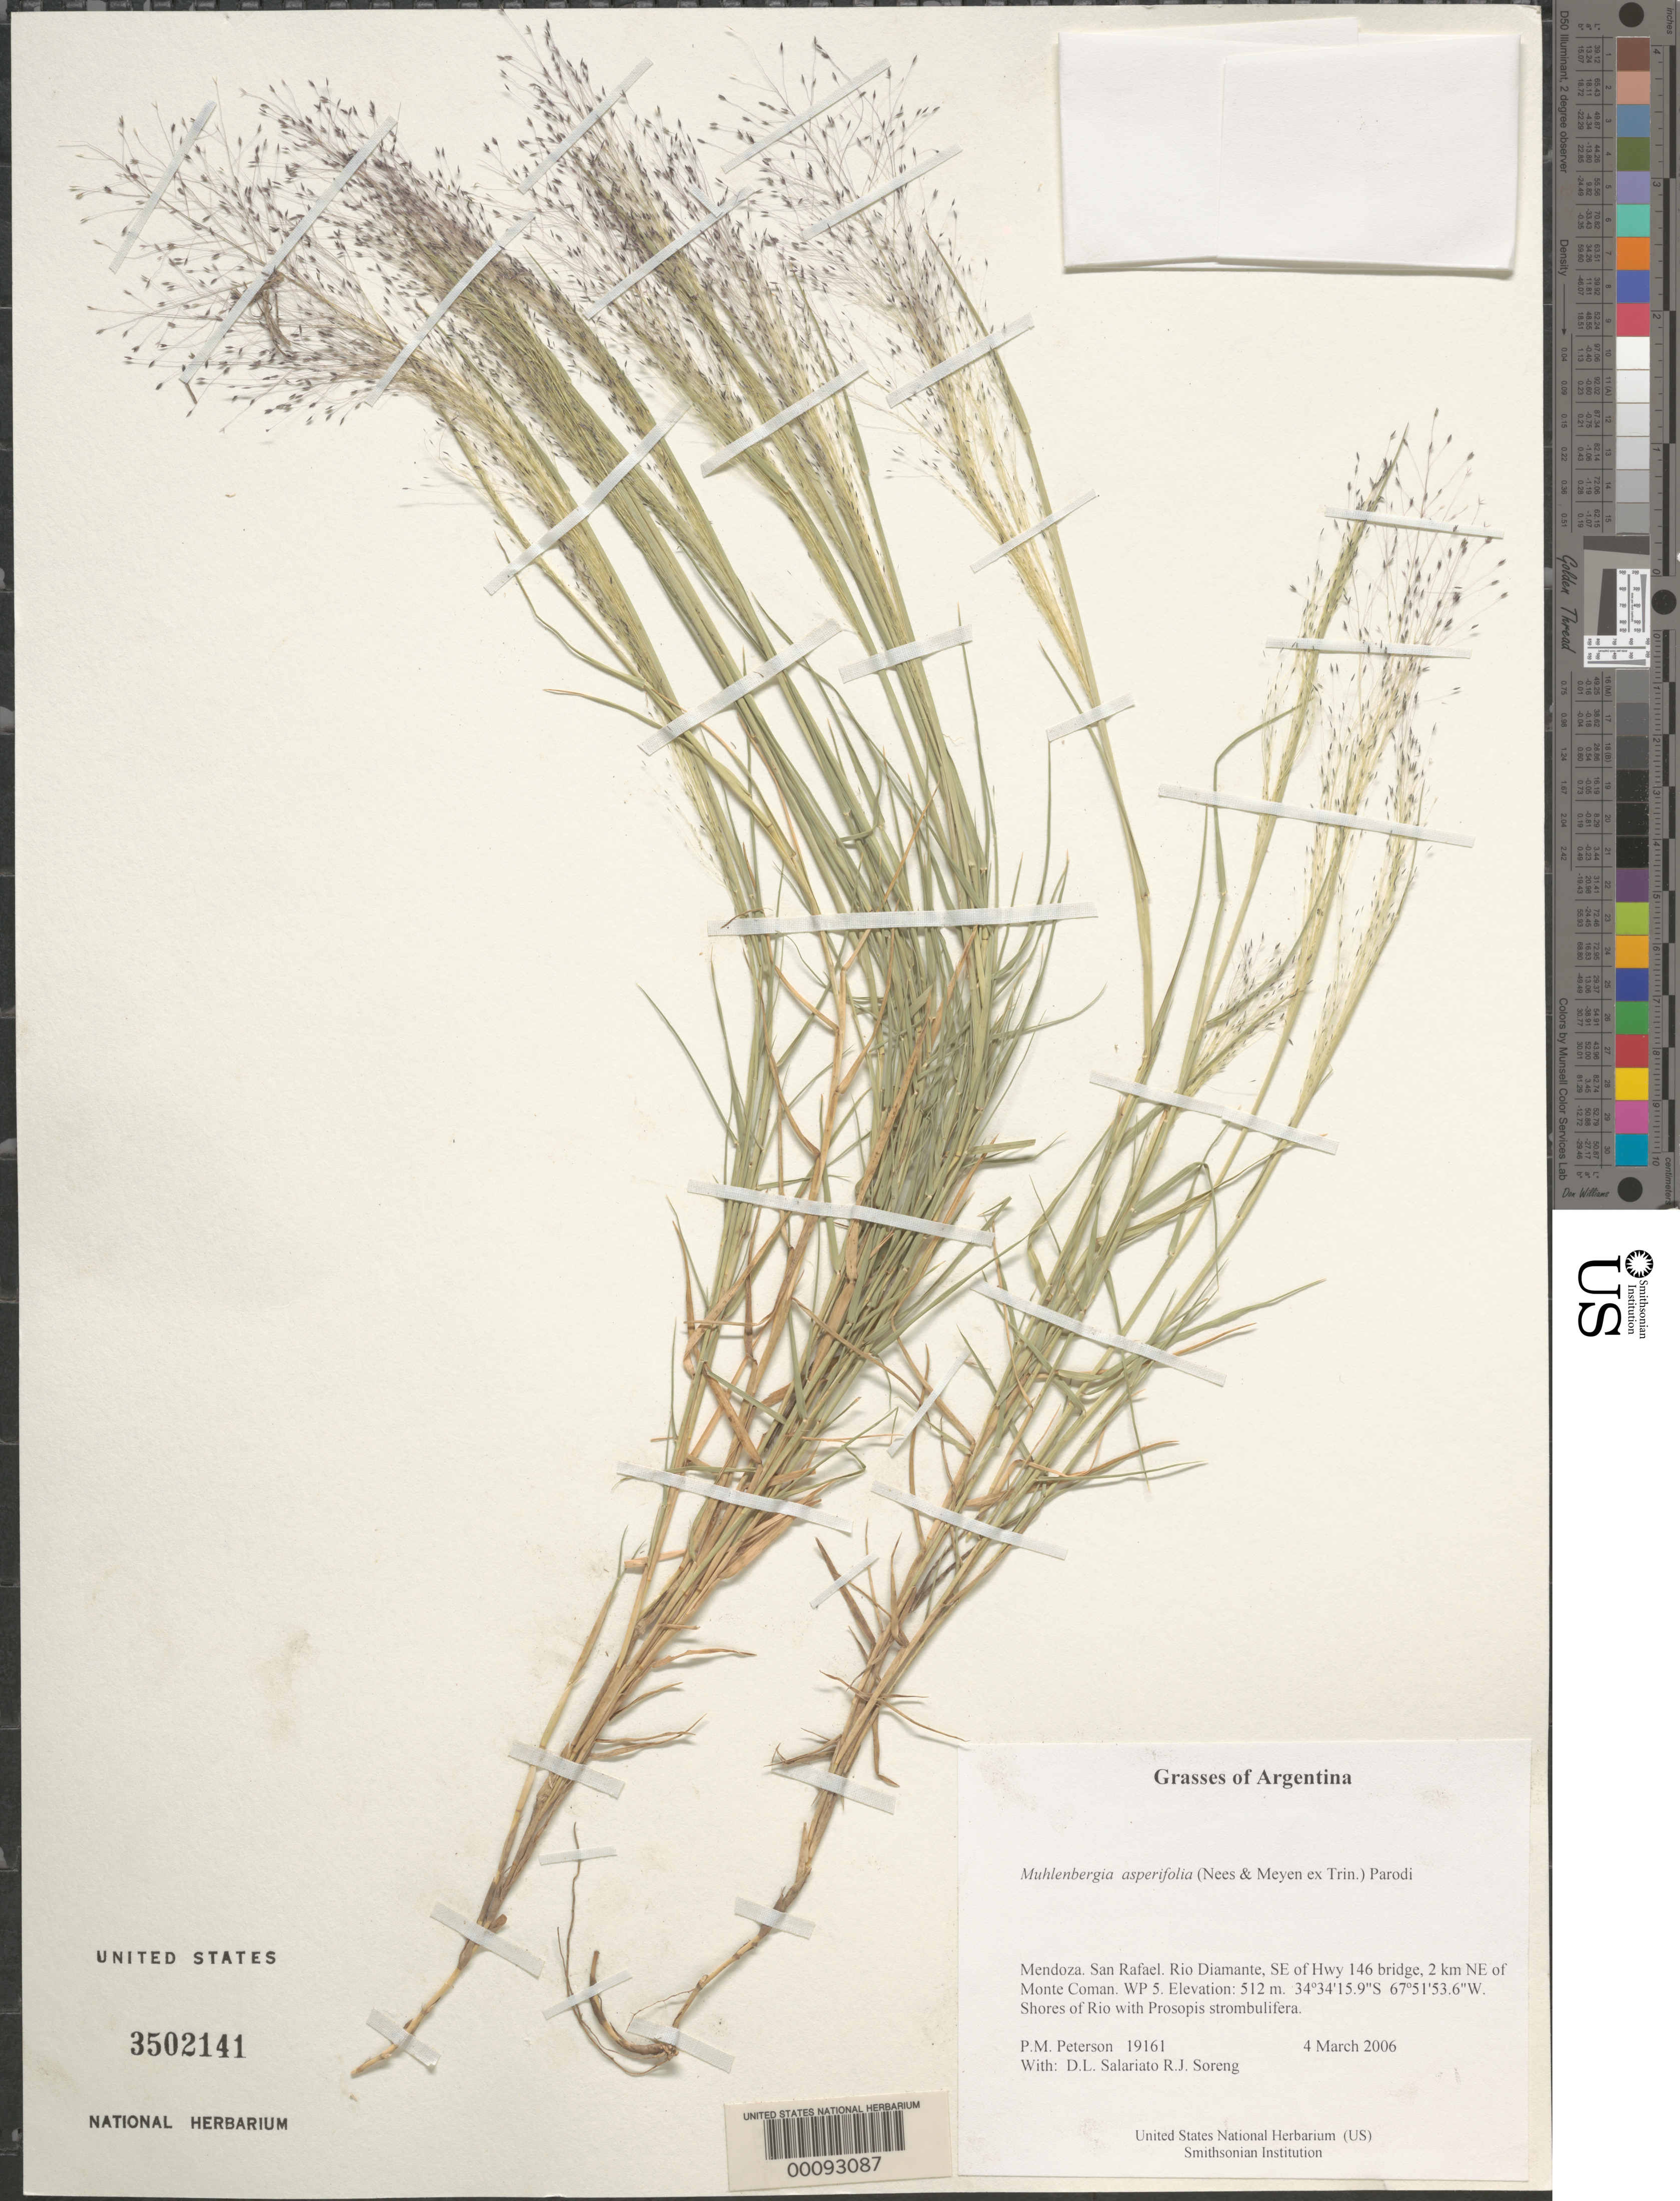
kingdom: Plantae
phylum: Tracheophyta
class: Liliopsida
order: Poales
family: Poaceae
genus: Muhlenbergia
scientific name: Muhlenbergia asperifolia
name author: (Nees & Meyen ex Trin.) Parodi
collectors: P. M. Peterson, R. J. Soreng, D. Salariato & A. Panizza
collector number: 19161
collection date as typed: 04 Mar 2006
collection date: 2006-03-04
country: Argentina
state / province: Mendoza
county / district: San Rafael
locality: Rio Diamante, SE of Hwy 146 bridge, 2 km NE of Monte Coman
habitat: Shores of Rio with Prosopis strombulifera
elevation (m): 512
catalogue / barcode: US 3502141